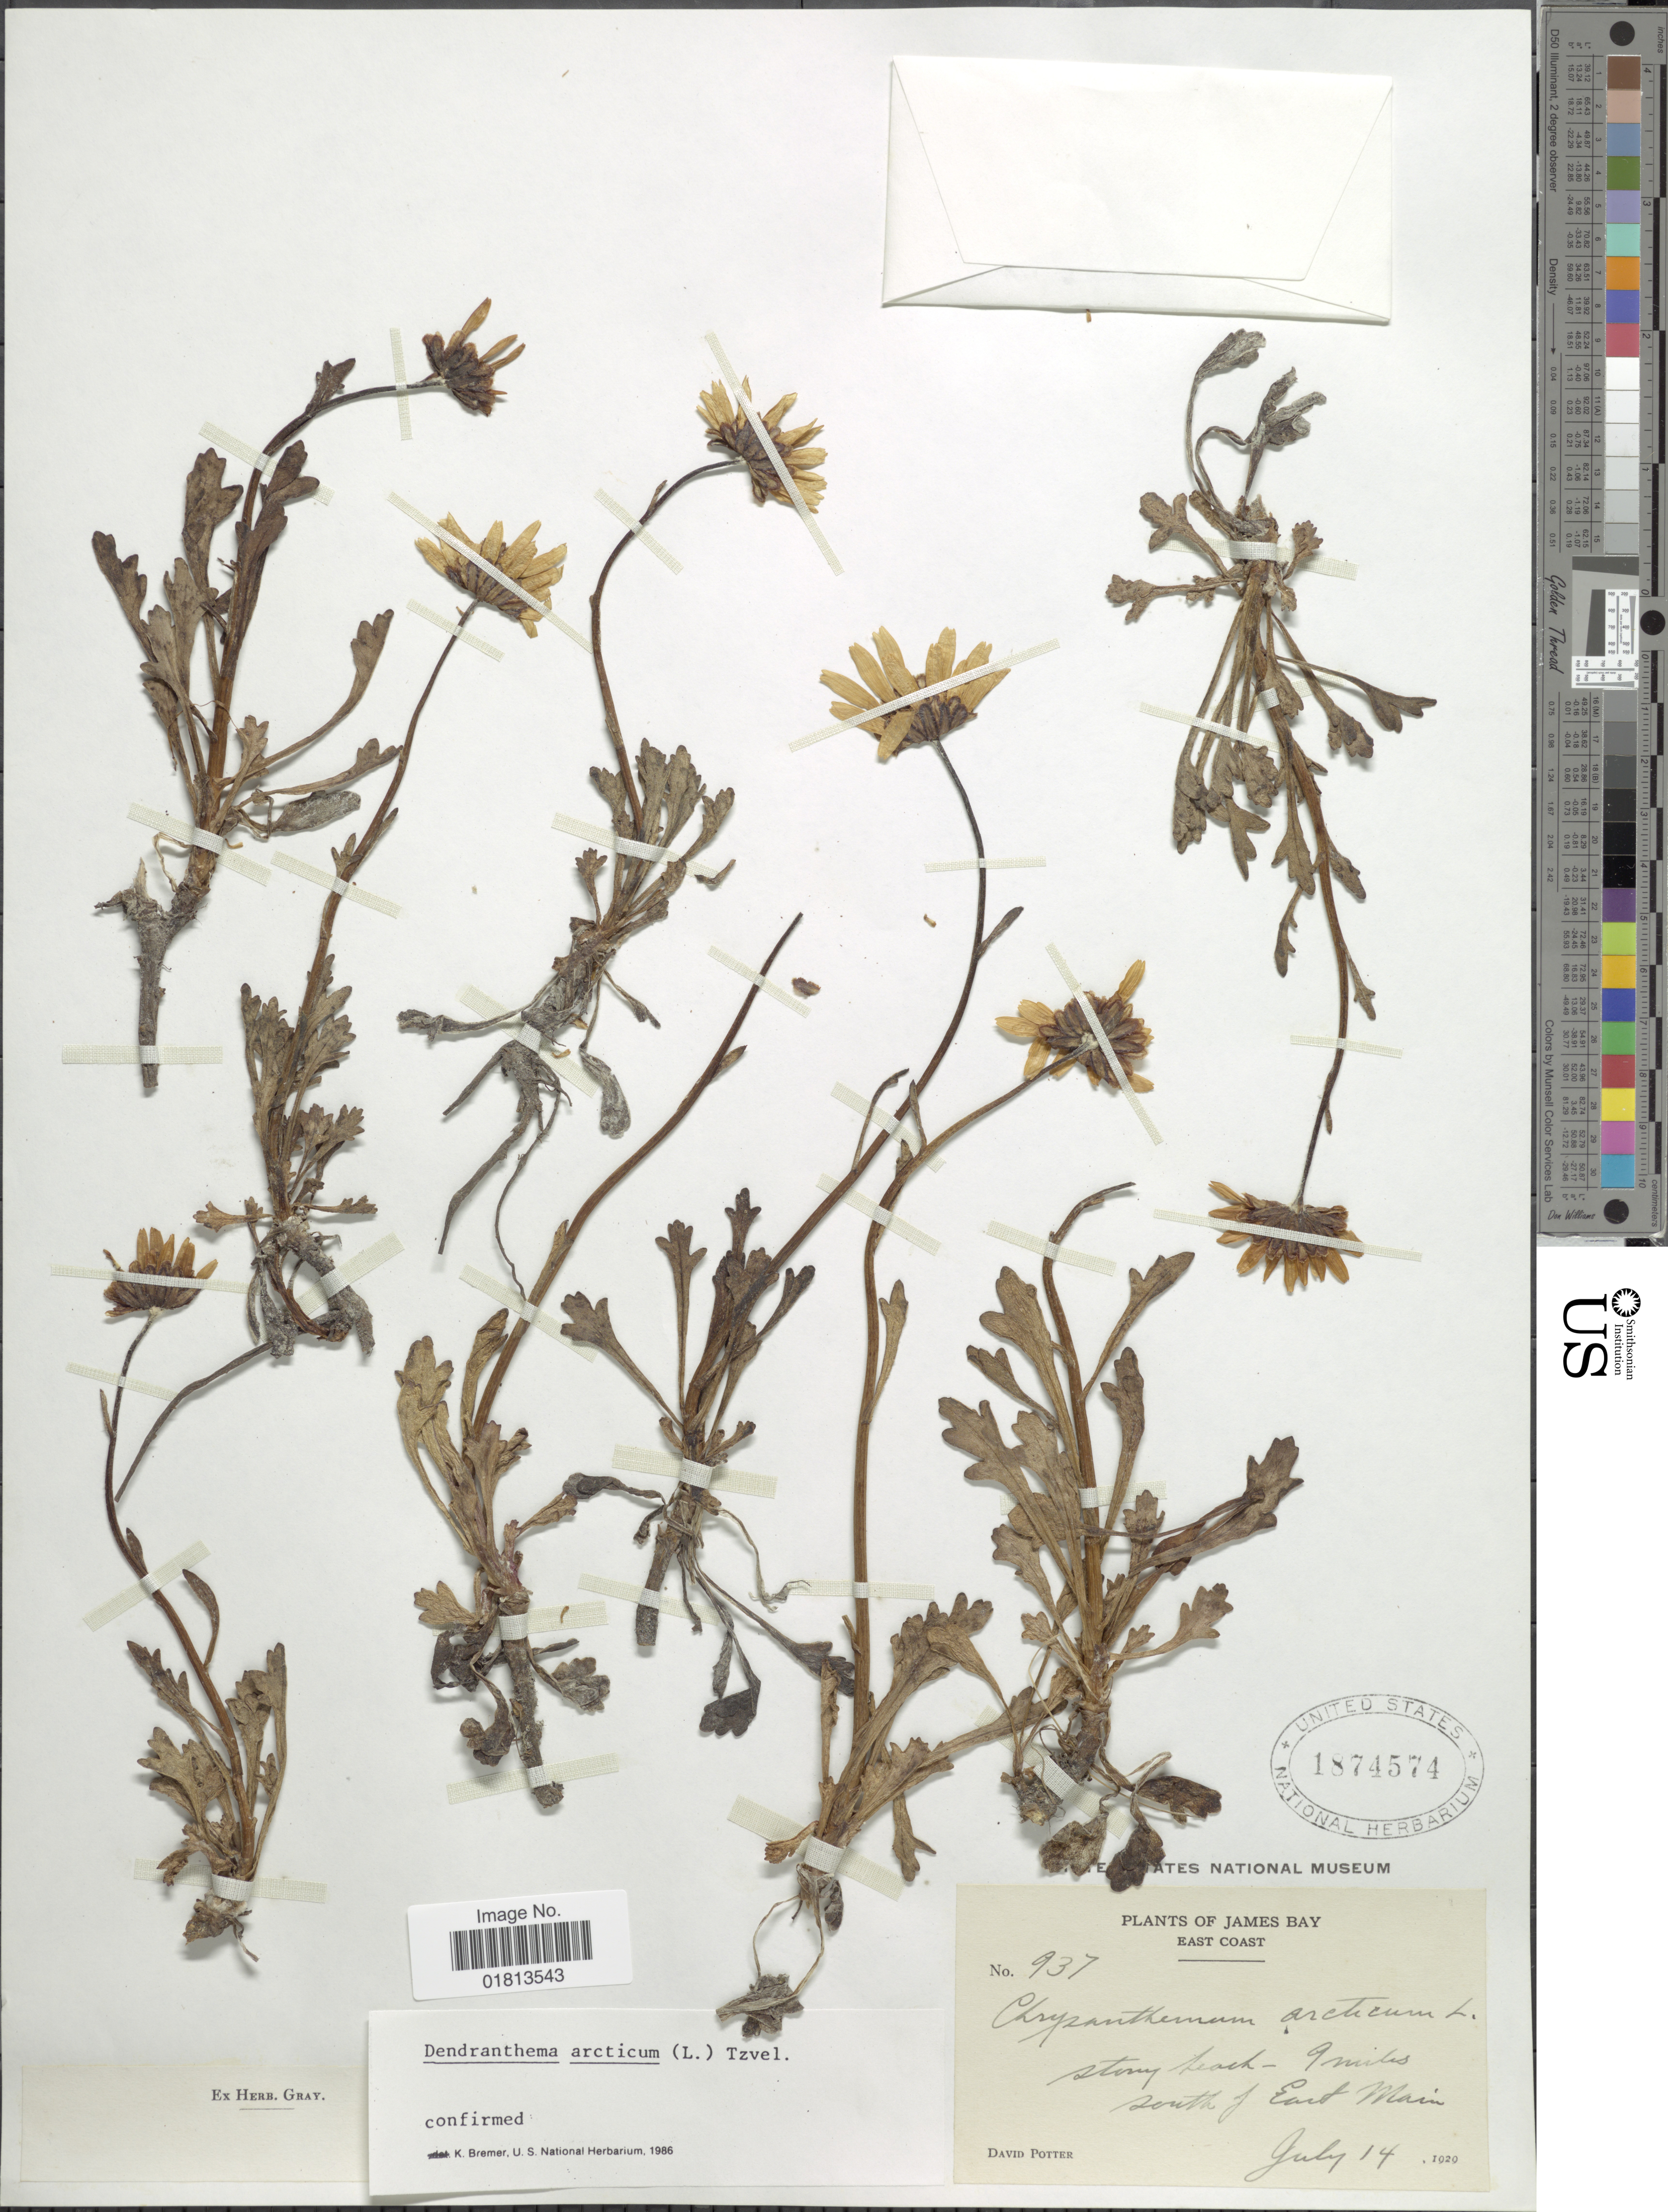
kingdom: Plantae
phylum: Tracheophyta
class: Magnoliopsida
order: Asterales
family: Asteraceae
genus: Dendranthema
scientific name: Dendranthema arcticum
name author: (L.) Tzvelev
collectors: D. Potter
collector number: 937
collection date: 1929-07-14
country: Canada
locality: James Bay, East Coast, 9 miles south of East Main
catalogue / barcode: US 1874574